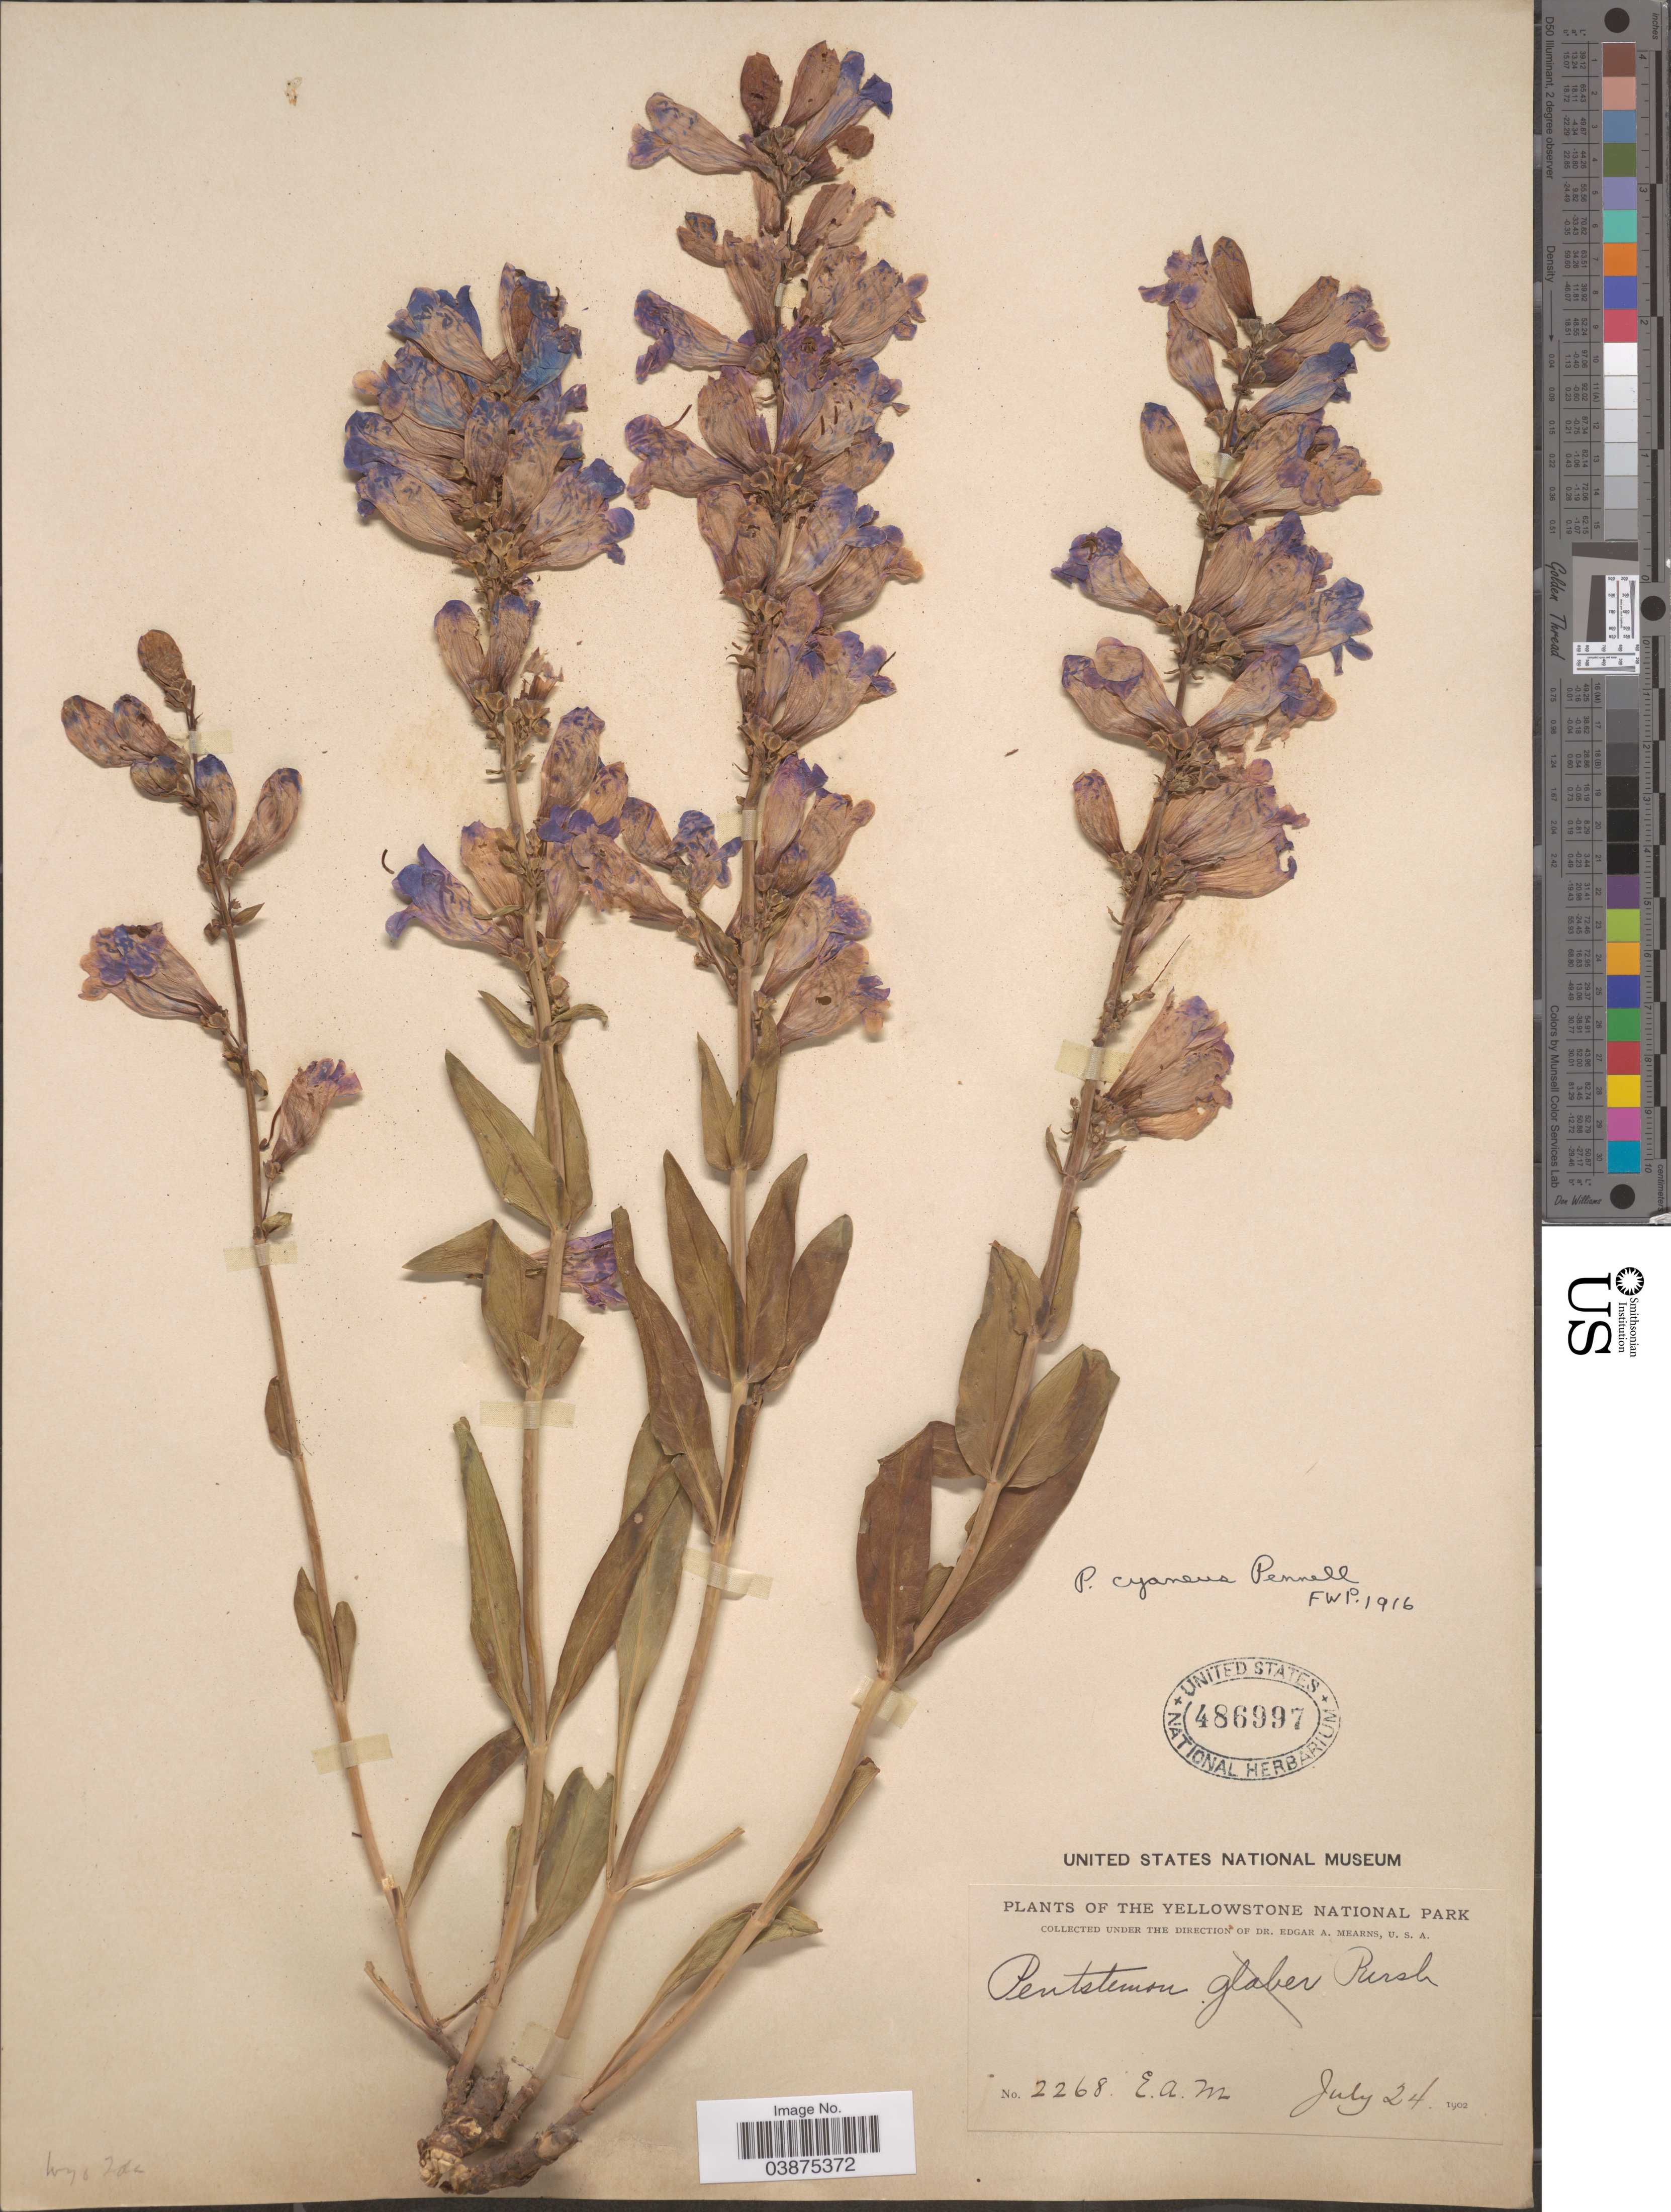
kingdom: Plantae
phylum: Tracheophyta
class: Magnoliopsida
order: Lamiales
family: Plantaginaceae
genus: Penstemon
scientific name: Penstemon glaber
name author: Pursh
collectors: E. A. Mearns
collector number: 2268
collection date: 1902-07-24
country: United States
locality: Yellowstone National Park.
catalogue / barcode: US 486997